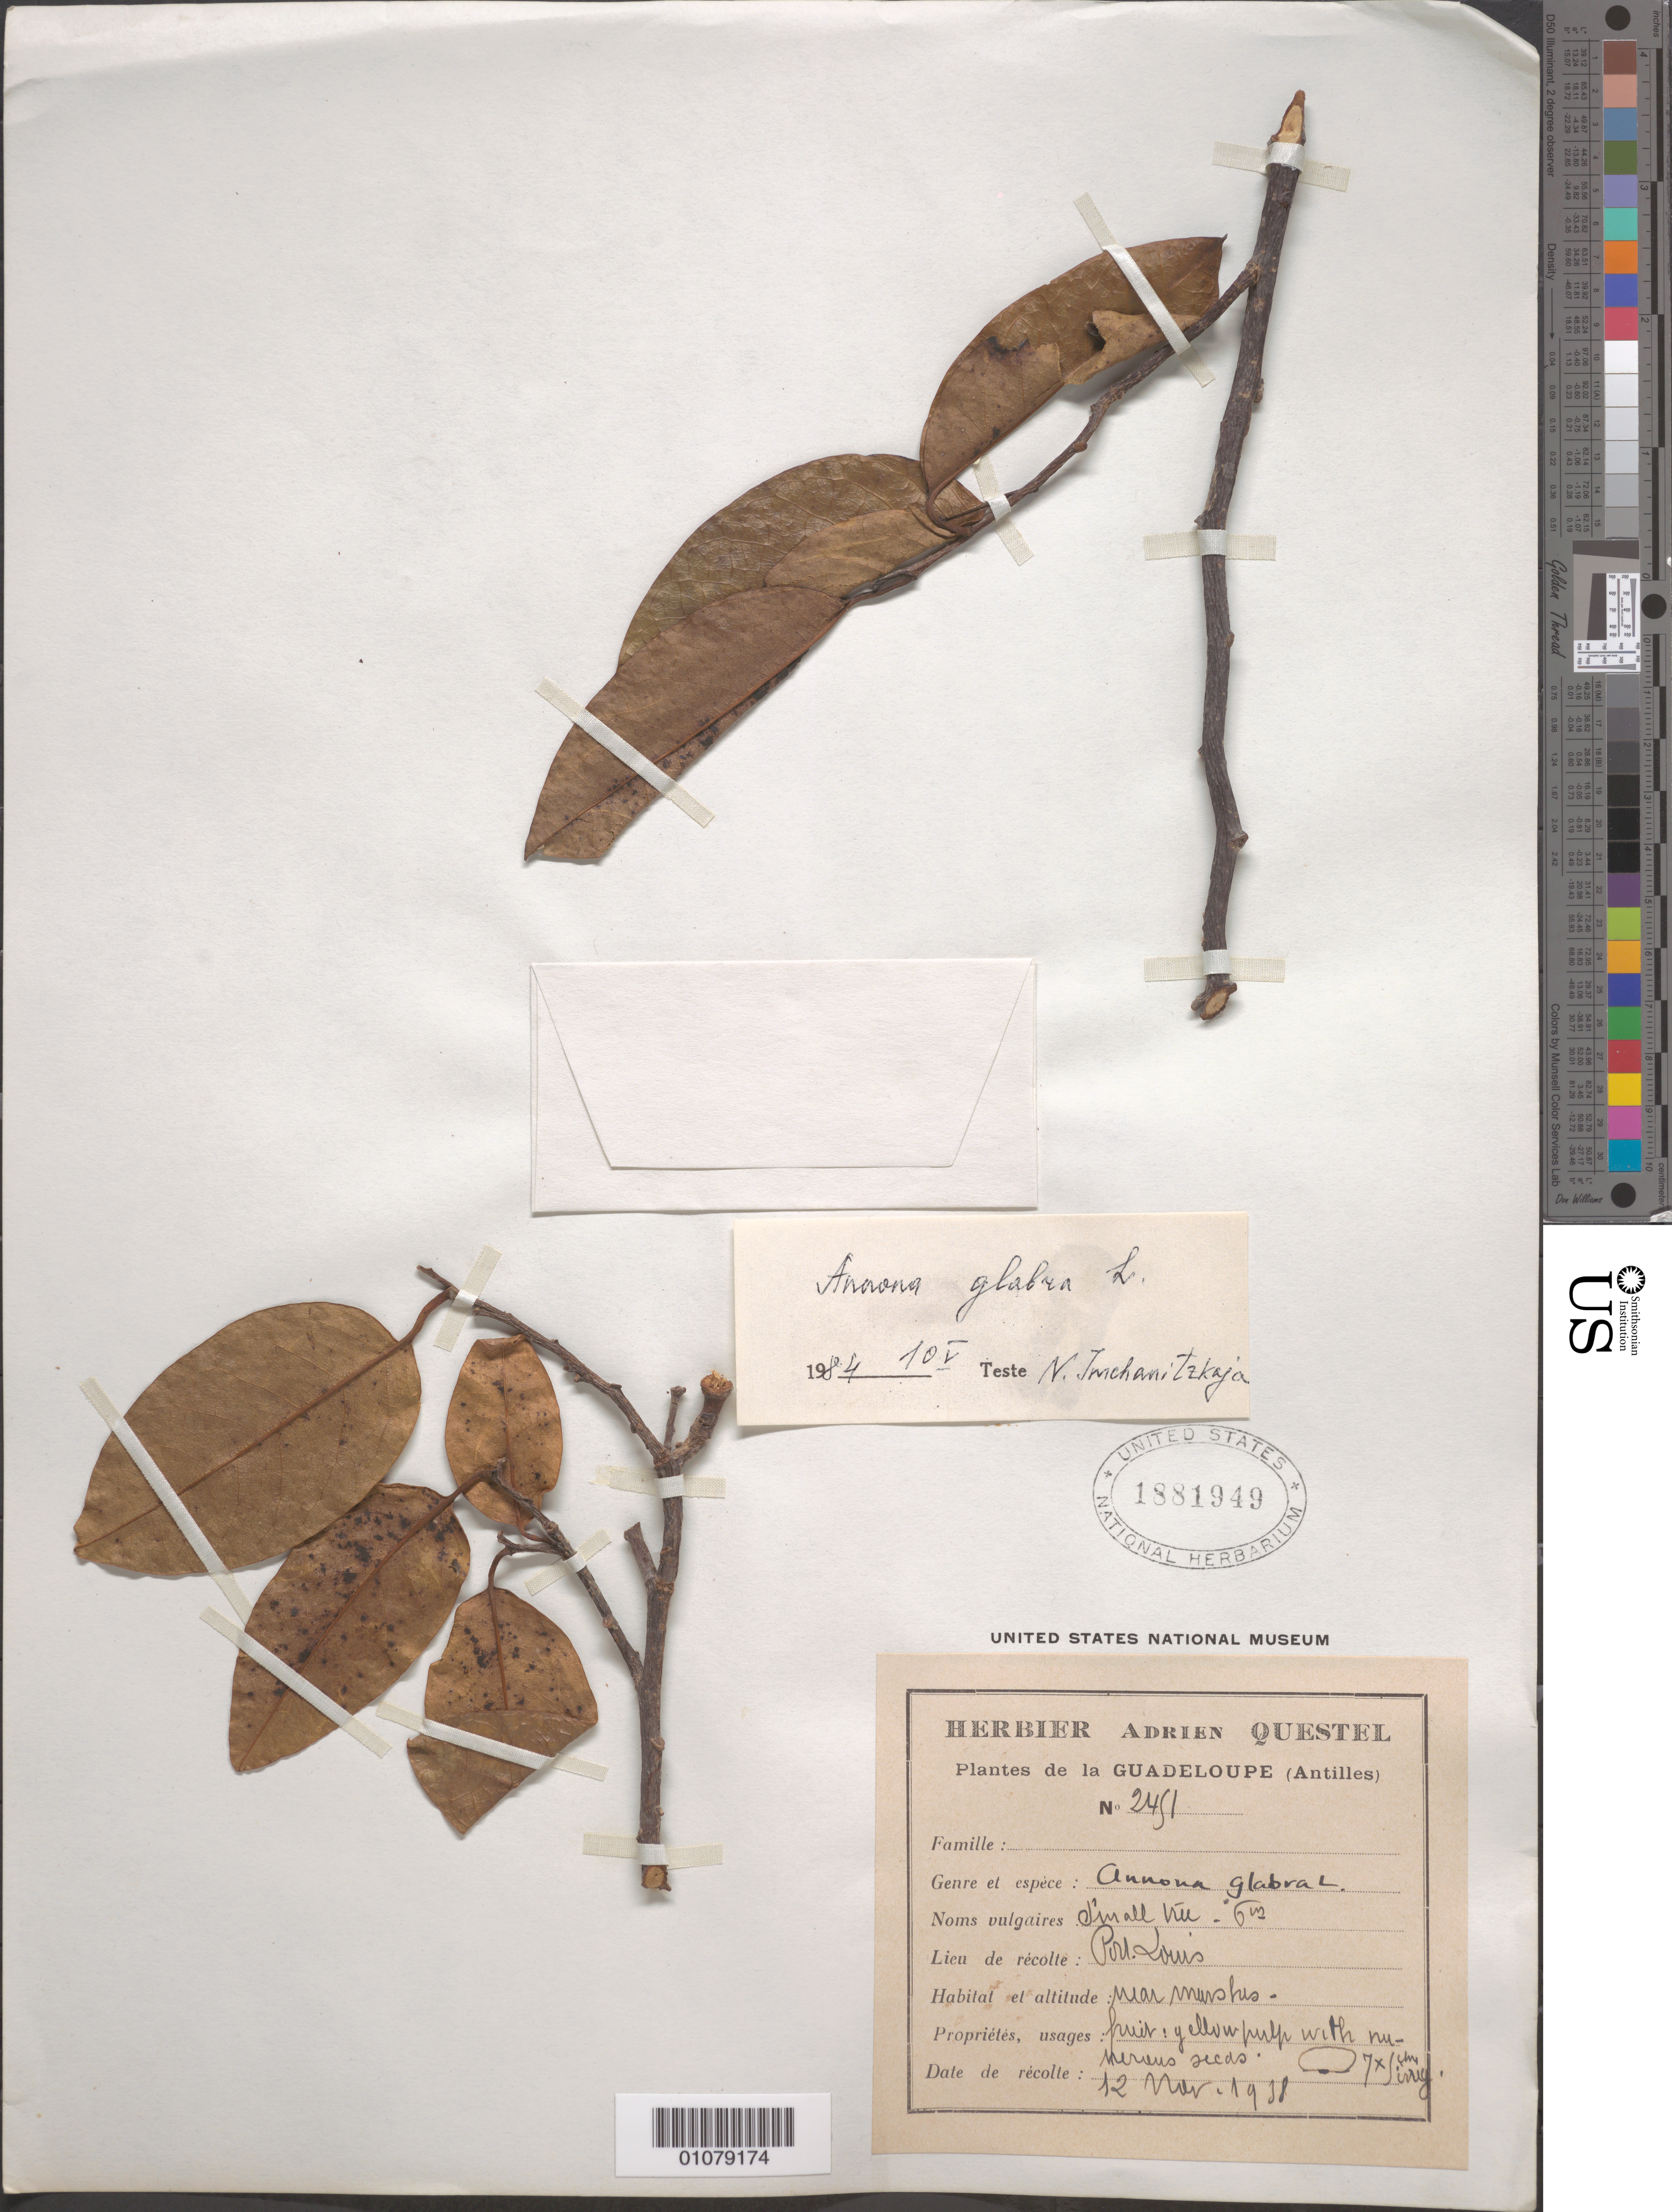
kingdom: Plantae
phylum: Tracheophyta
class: Magnoliopsida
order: Magnoliales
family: Annonaceae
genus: Annona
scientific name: Annona glabra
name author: L.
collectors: A. Questel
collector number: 2451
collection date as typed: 12 Mar 1938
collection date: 1938-03-12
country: Guadeloupe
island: Grande Terre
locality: Port Louis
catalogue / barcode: US 1881949